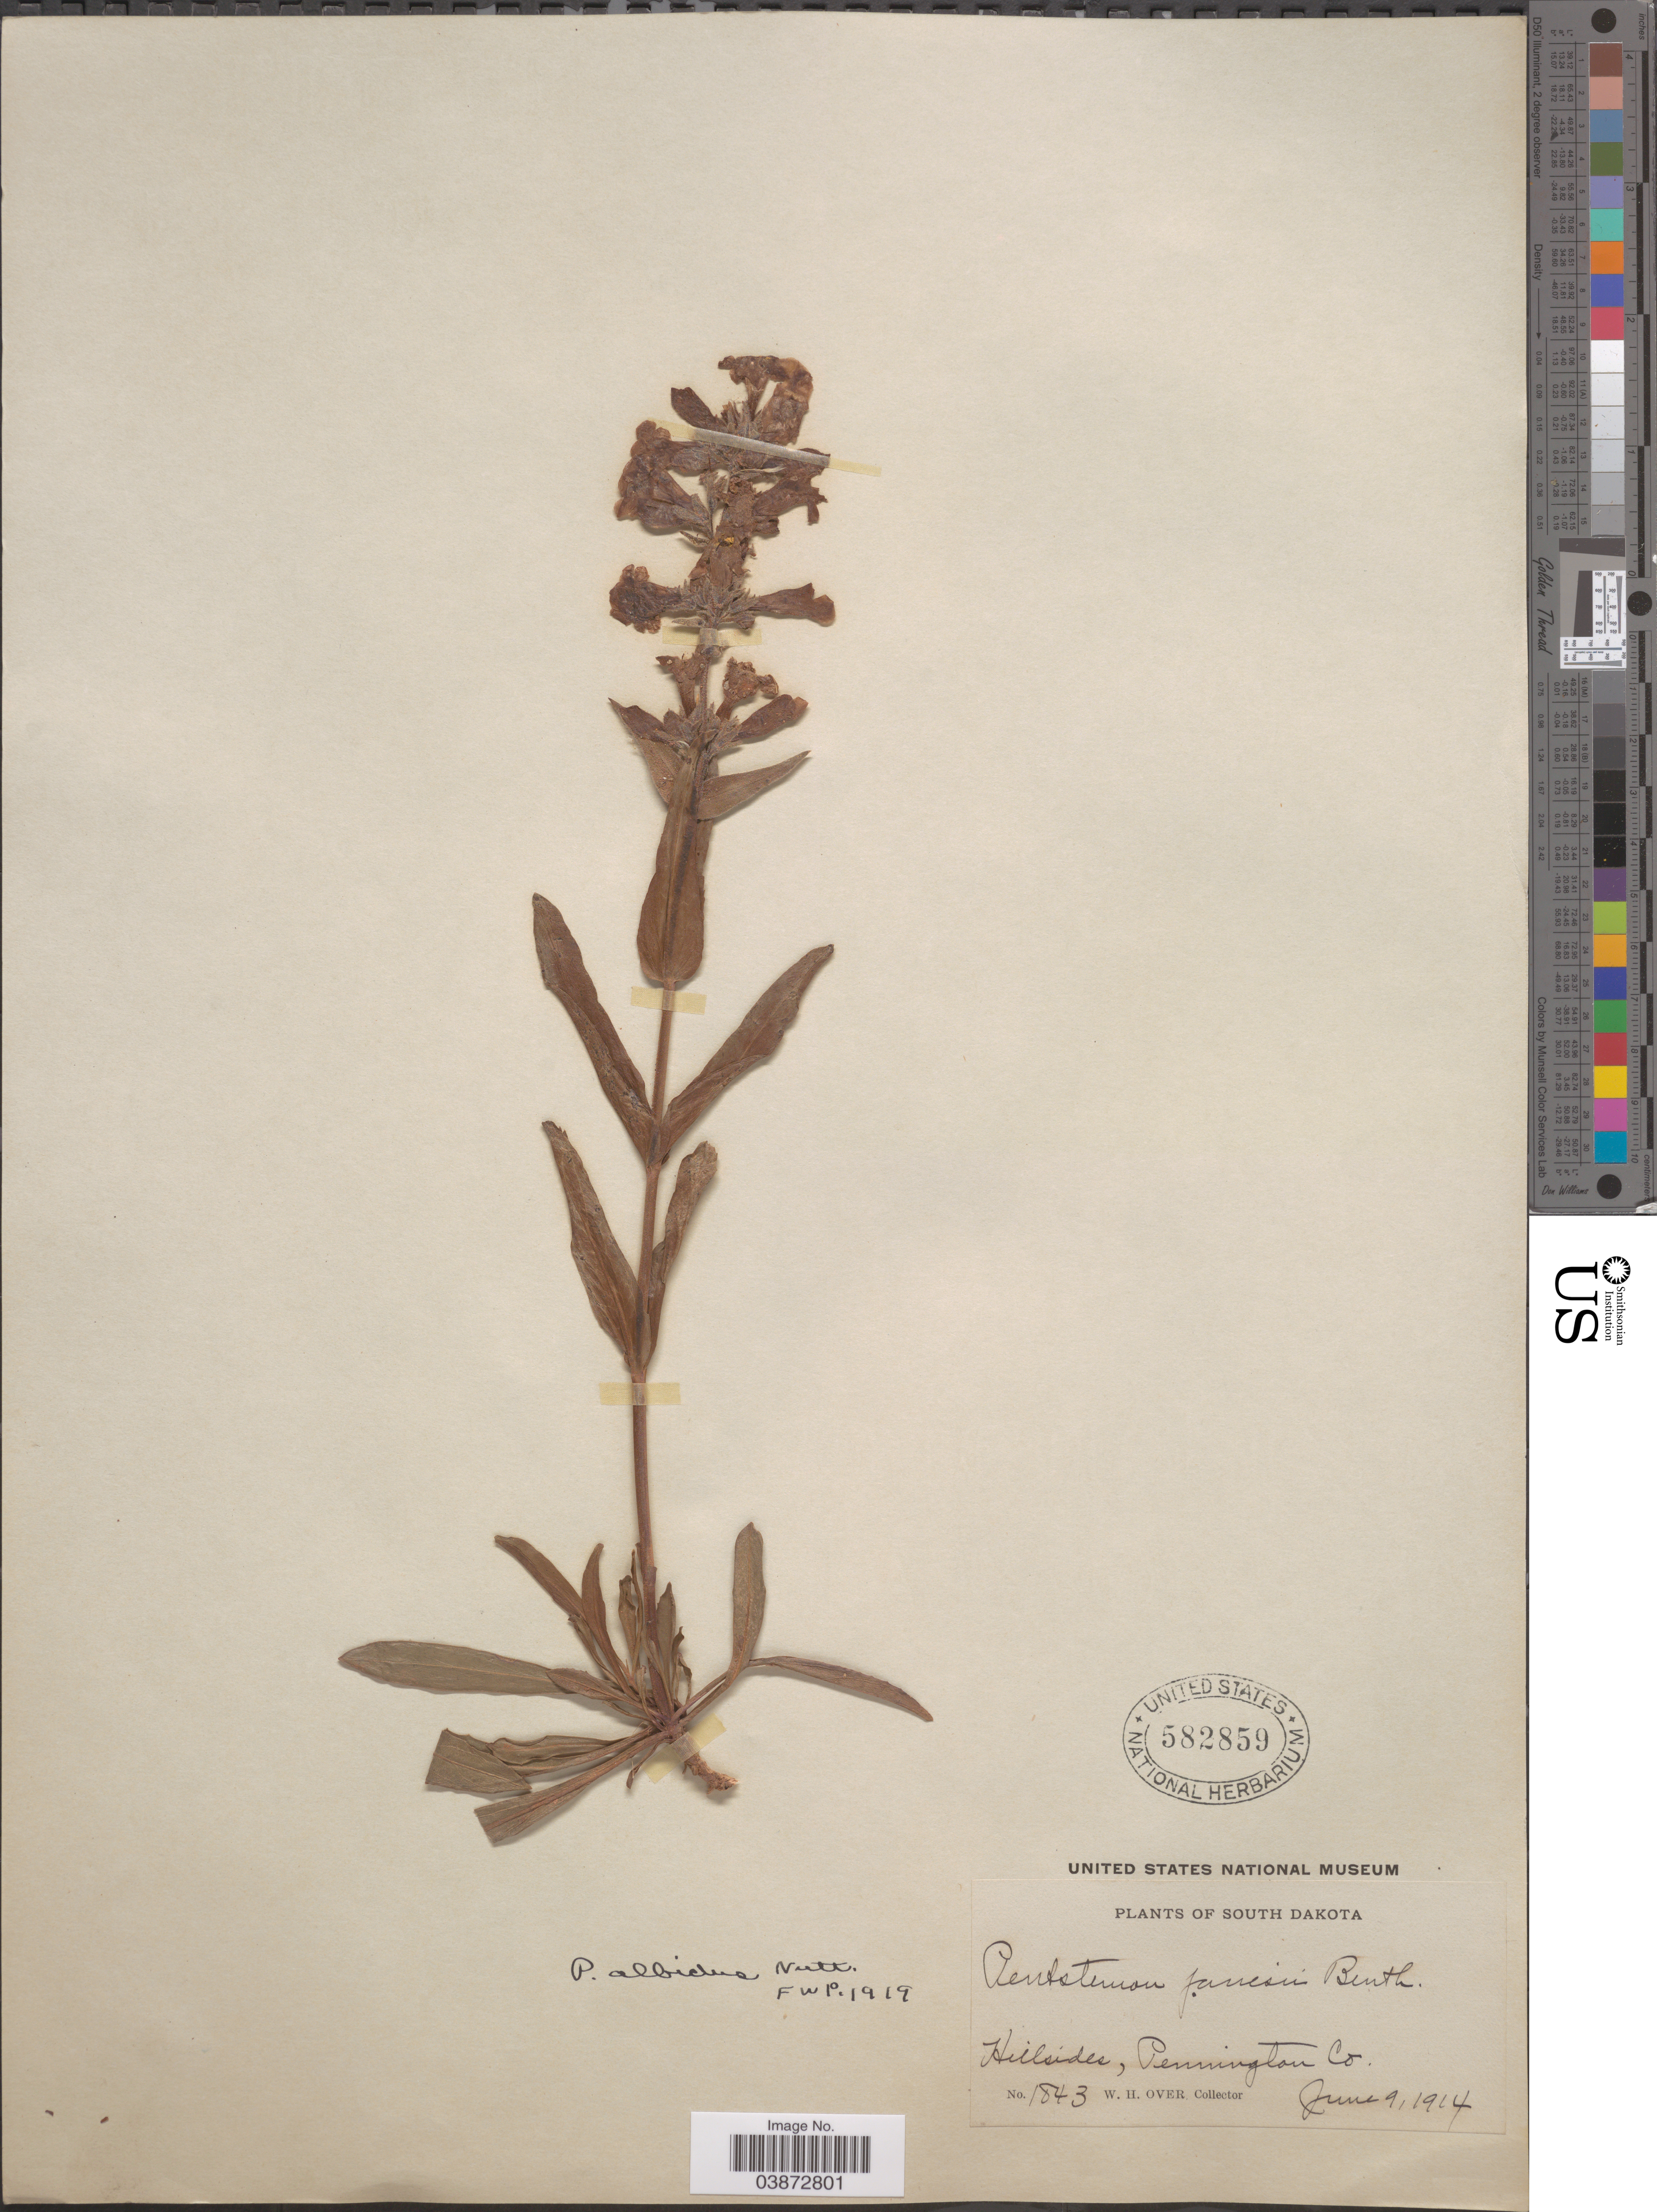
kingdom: Plantae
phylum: Tracheophyta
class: Magnoliopsida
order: Lamiales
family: Plantaginaceae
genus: Penstemon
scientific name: Penstemon albidus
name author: Nutt.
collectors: W. Over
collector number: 1843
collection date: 1914-06-09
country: United States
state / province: South Dakota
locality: Hillsides, Pennington Co.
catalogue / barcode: US 582859